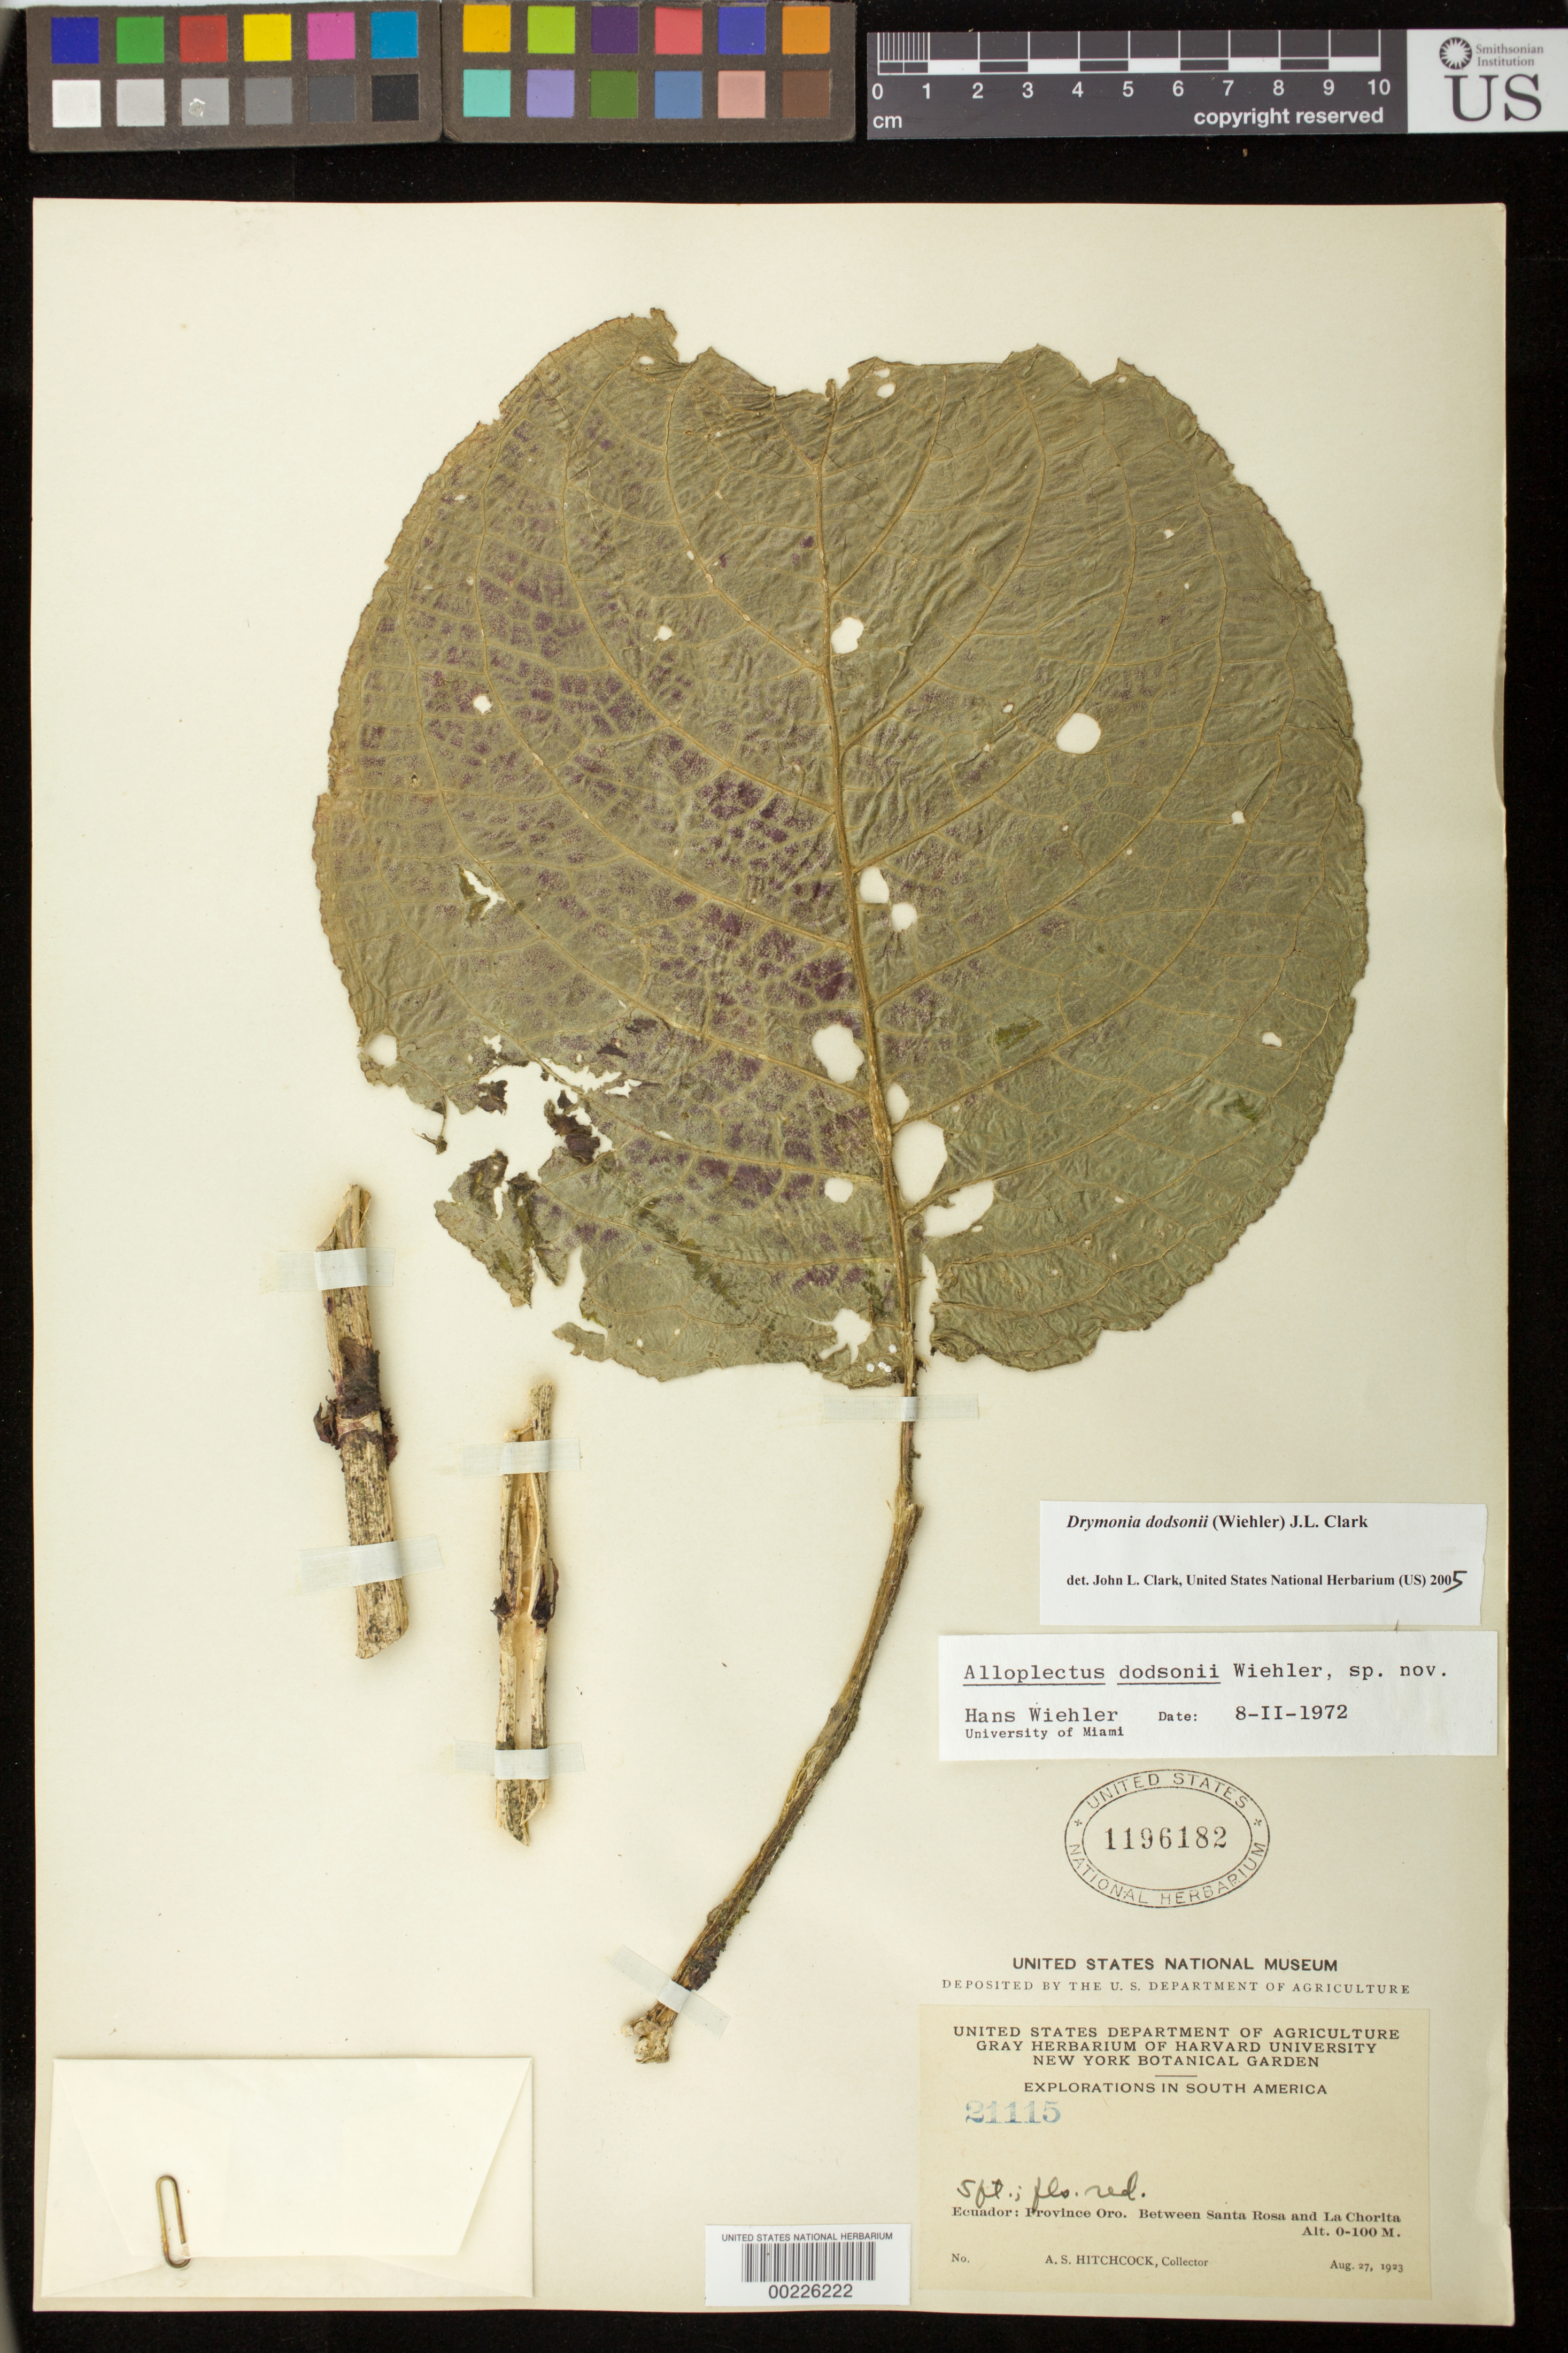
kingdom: Plantae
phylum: Tracheophyta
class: Magnoliopsida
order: Lamiales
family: Gesneriaceae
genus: Drymonia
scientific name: Drymonia dodsonii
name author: (Wiehler) J.L. Clark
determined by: Clark, J. L., (SEL), The Marie Selby Botanical Garden (UNITED STATES)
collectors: A. S. Hitchcock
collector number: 21115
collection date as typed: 27 Aug 1923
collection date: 1923-08-27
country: Ecuador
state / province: El Oro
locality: Between Santa Rosa and La Chorita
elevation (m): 0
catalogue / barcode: US 1196182